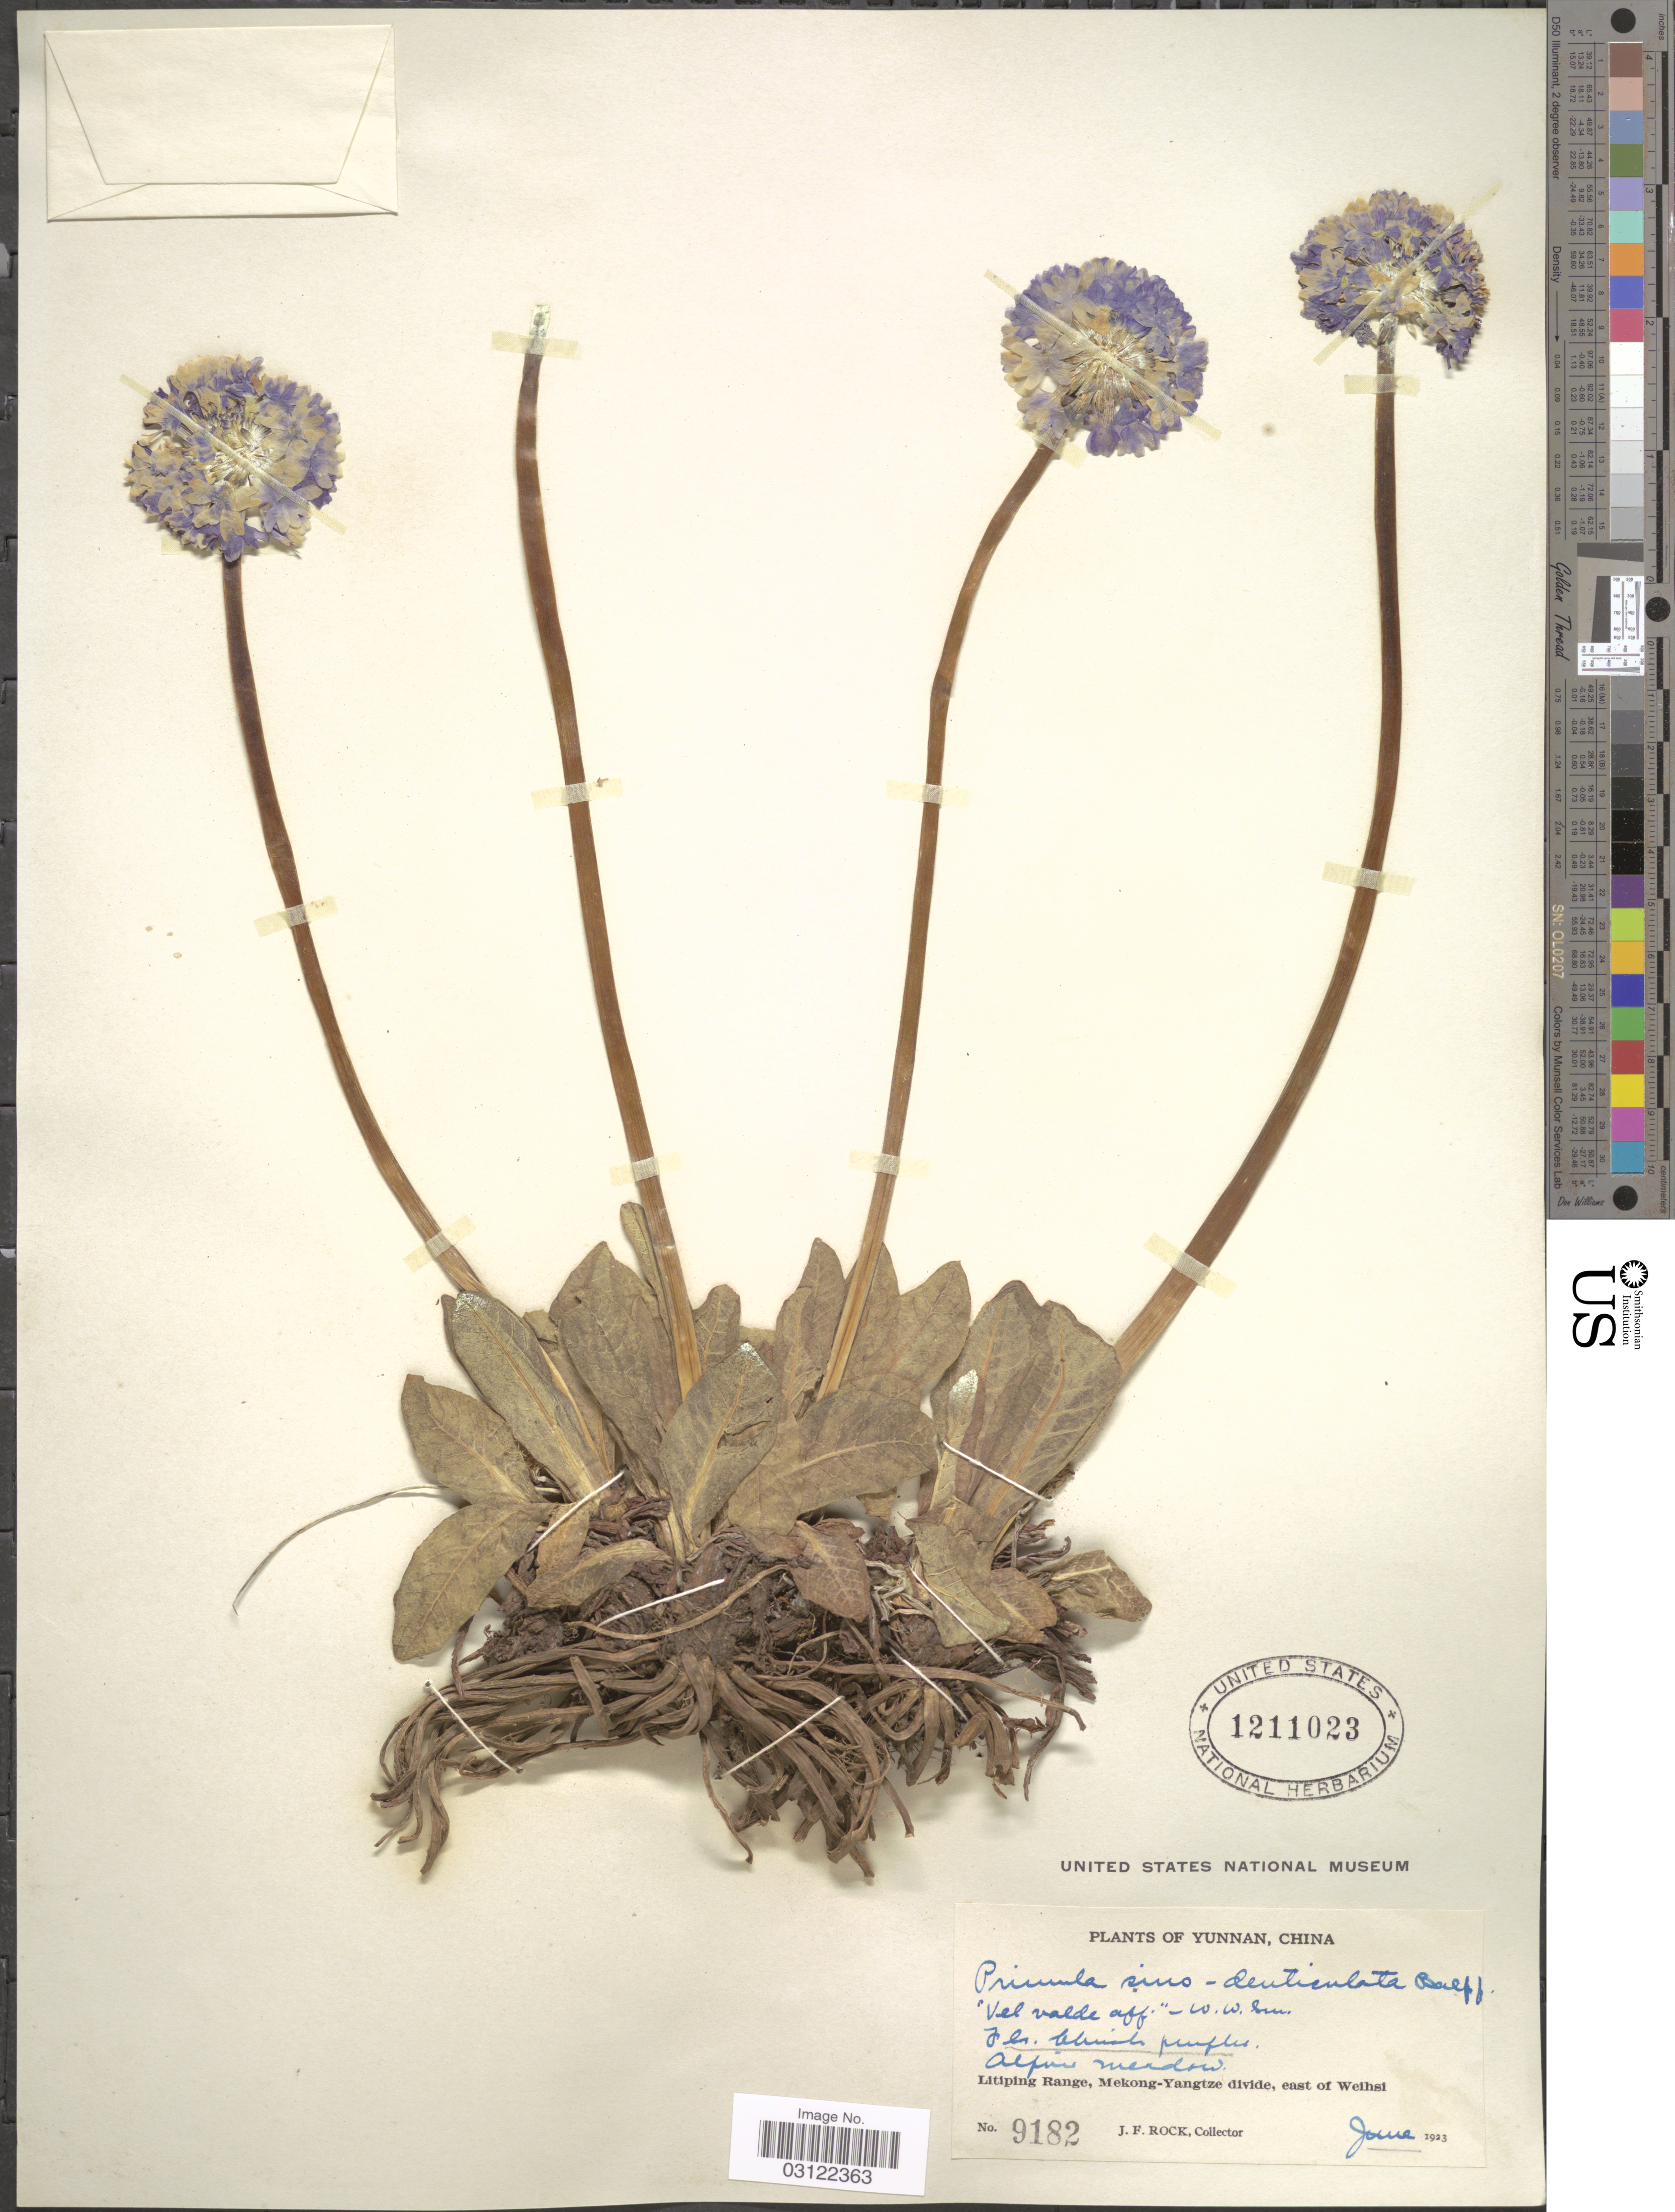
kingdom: Plantae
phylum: Tracheophyta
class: Magnoliopsida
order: Ericales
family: Primulaceae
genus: Primula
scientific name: Primula sino-denticulata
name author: Balf. f. & Forrest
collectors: J. Rock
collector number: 9182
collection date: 1923-06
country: China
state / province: Yunnan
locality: Litiping Range, Mekong-Yangtze divide, east of Weihsi.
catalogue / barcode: US 1211023